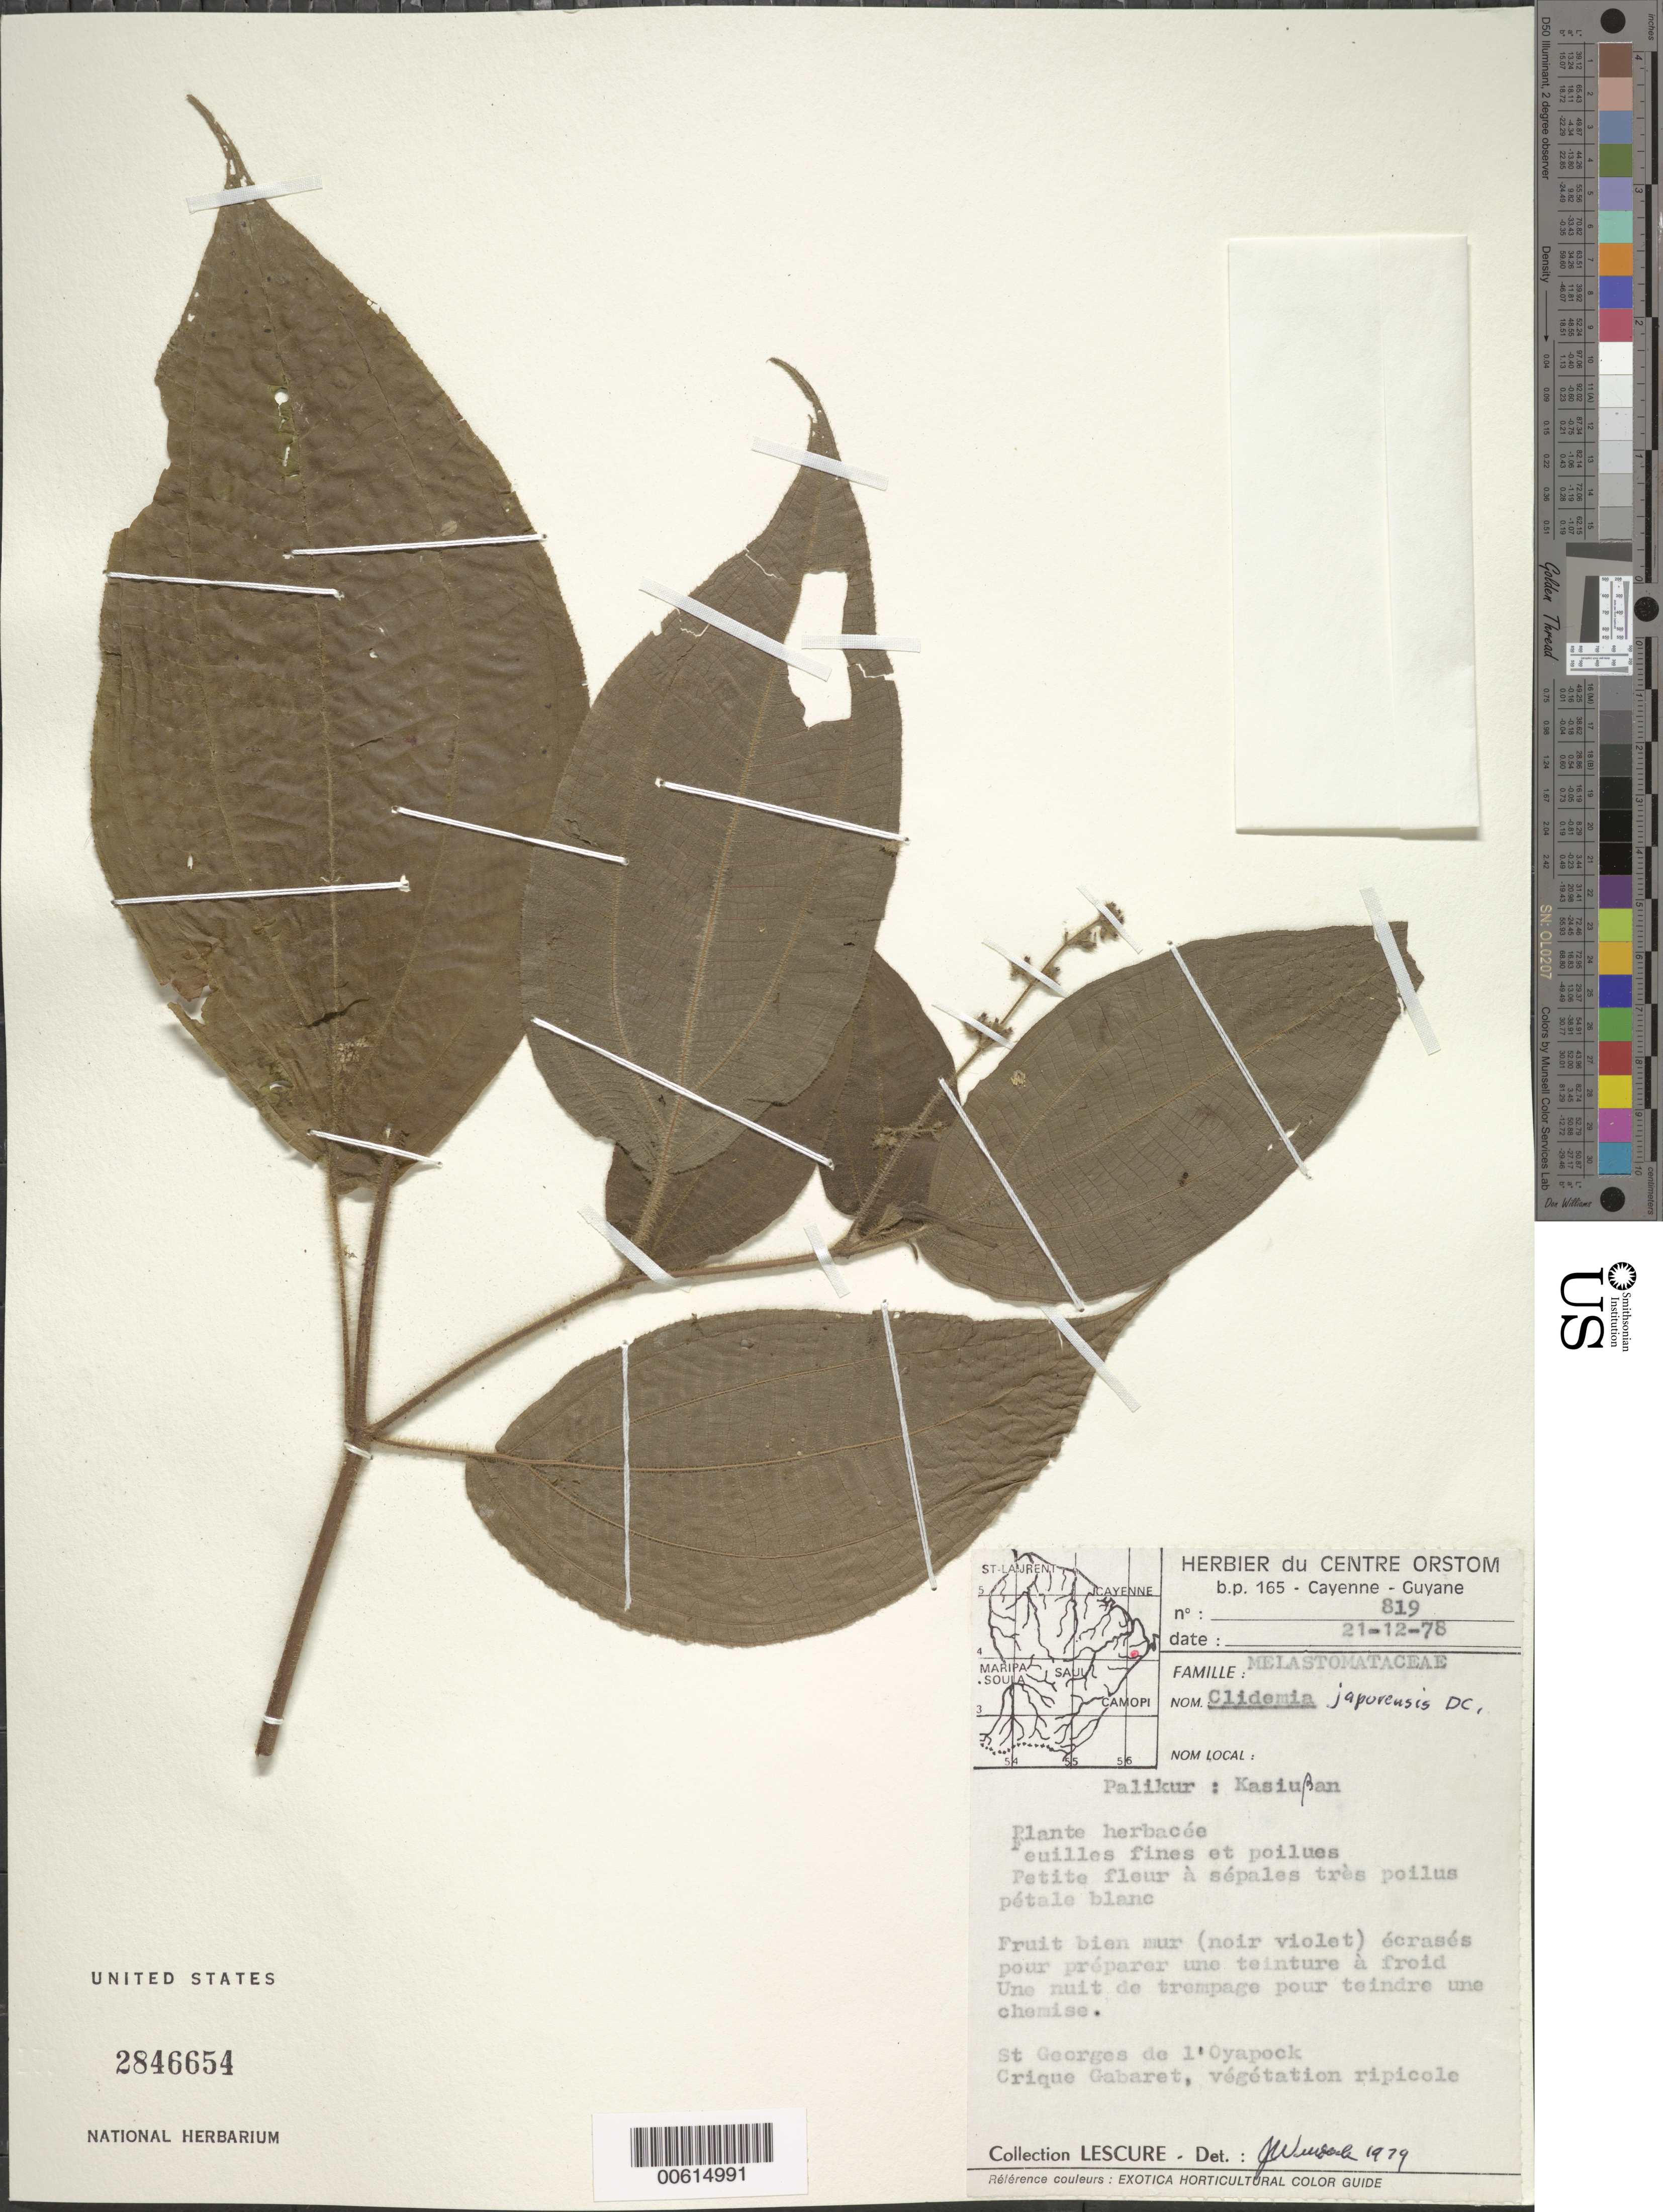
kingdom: Plantae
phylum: Tracheophyta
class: Magnoliopsida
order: Myrtales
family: Melastomataceae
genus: Clidemia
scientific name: Clidemia japurensis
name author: DC.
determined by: Wurdack, John J., (US), US (UNITED STATES)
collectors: J.-P. Lescure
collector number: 819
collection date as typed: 21-Dec-78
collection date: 1978-12-21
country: French Guiana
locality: St. Georges de l'Oyapock, Crique Gabaret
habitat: Vegetation secondaire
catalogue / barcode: US 2846654